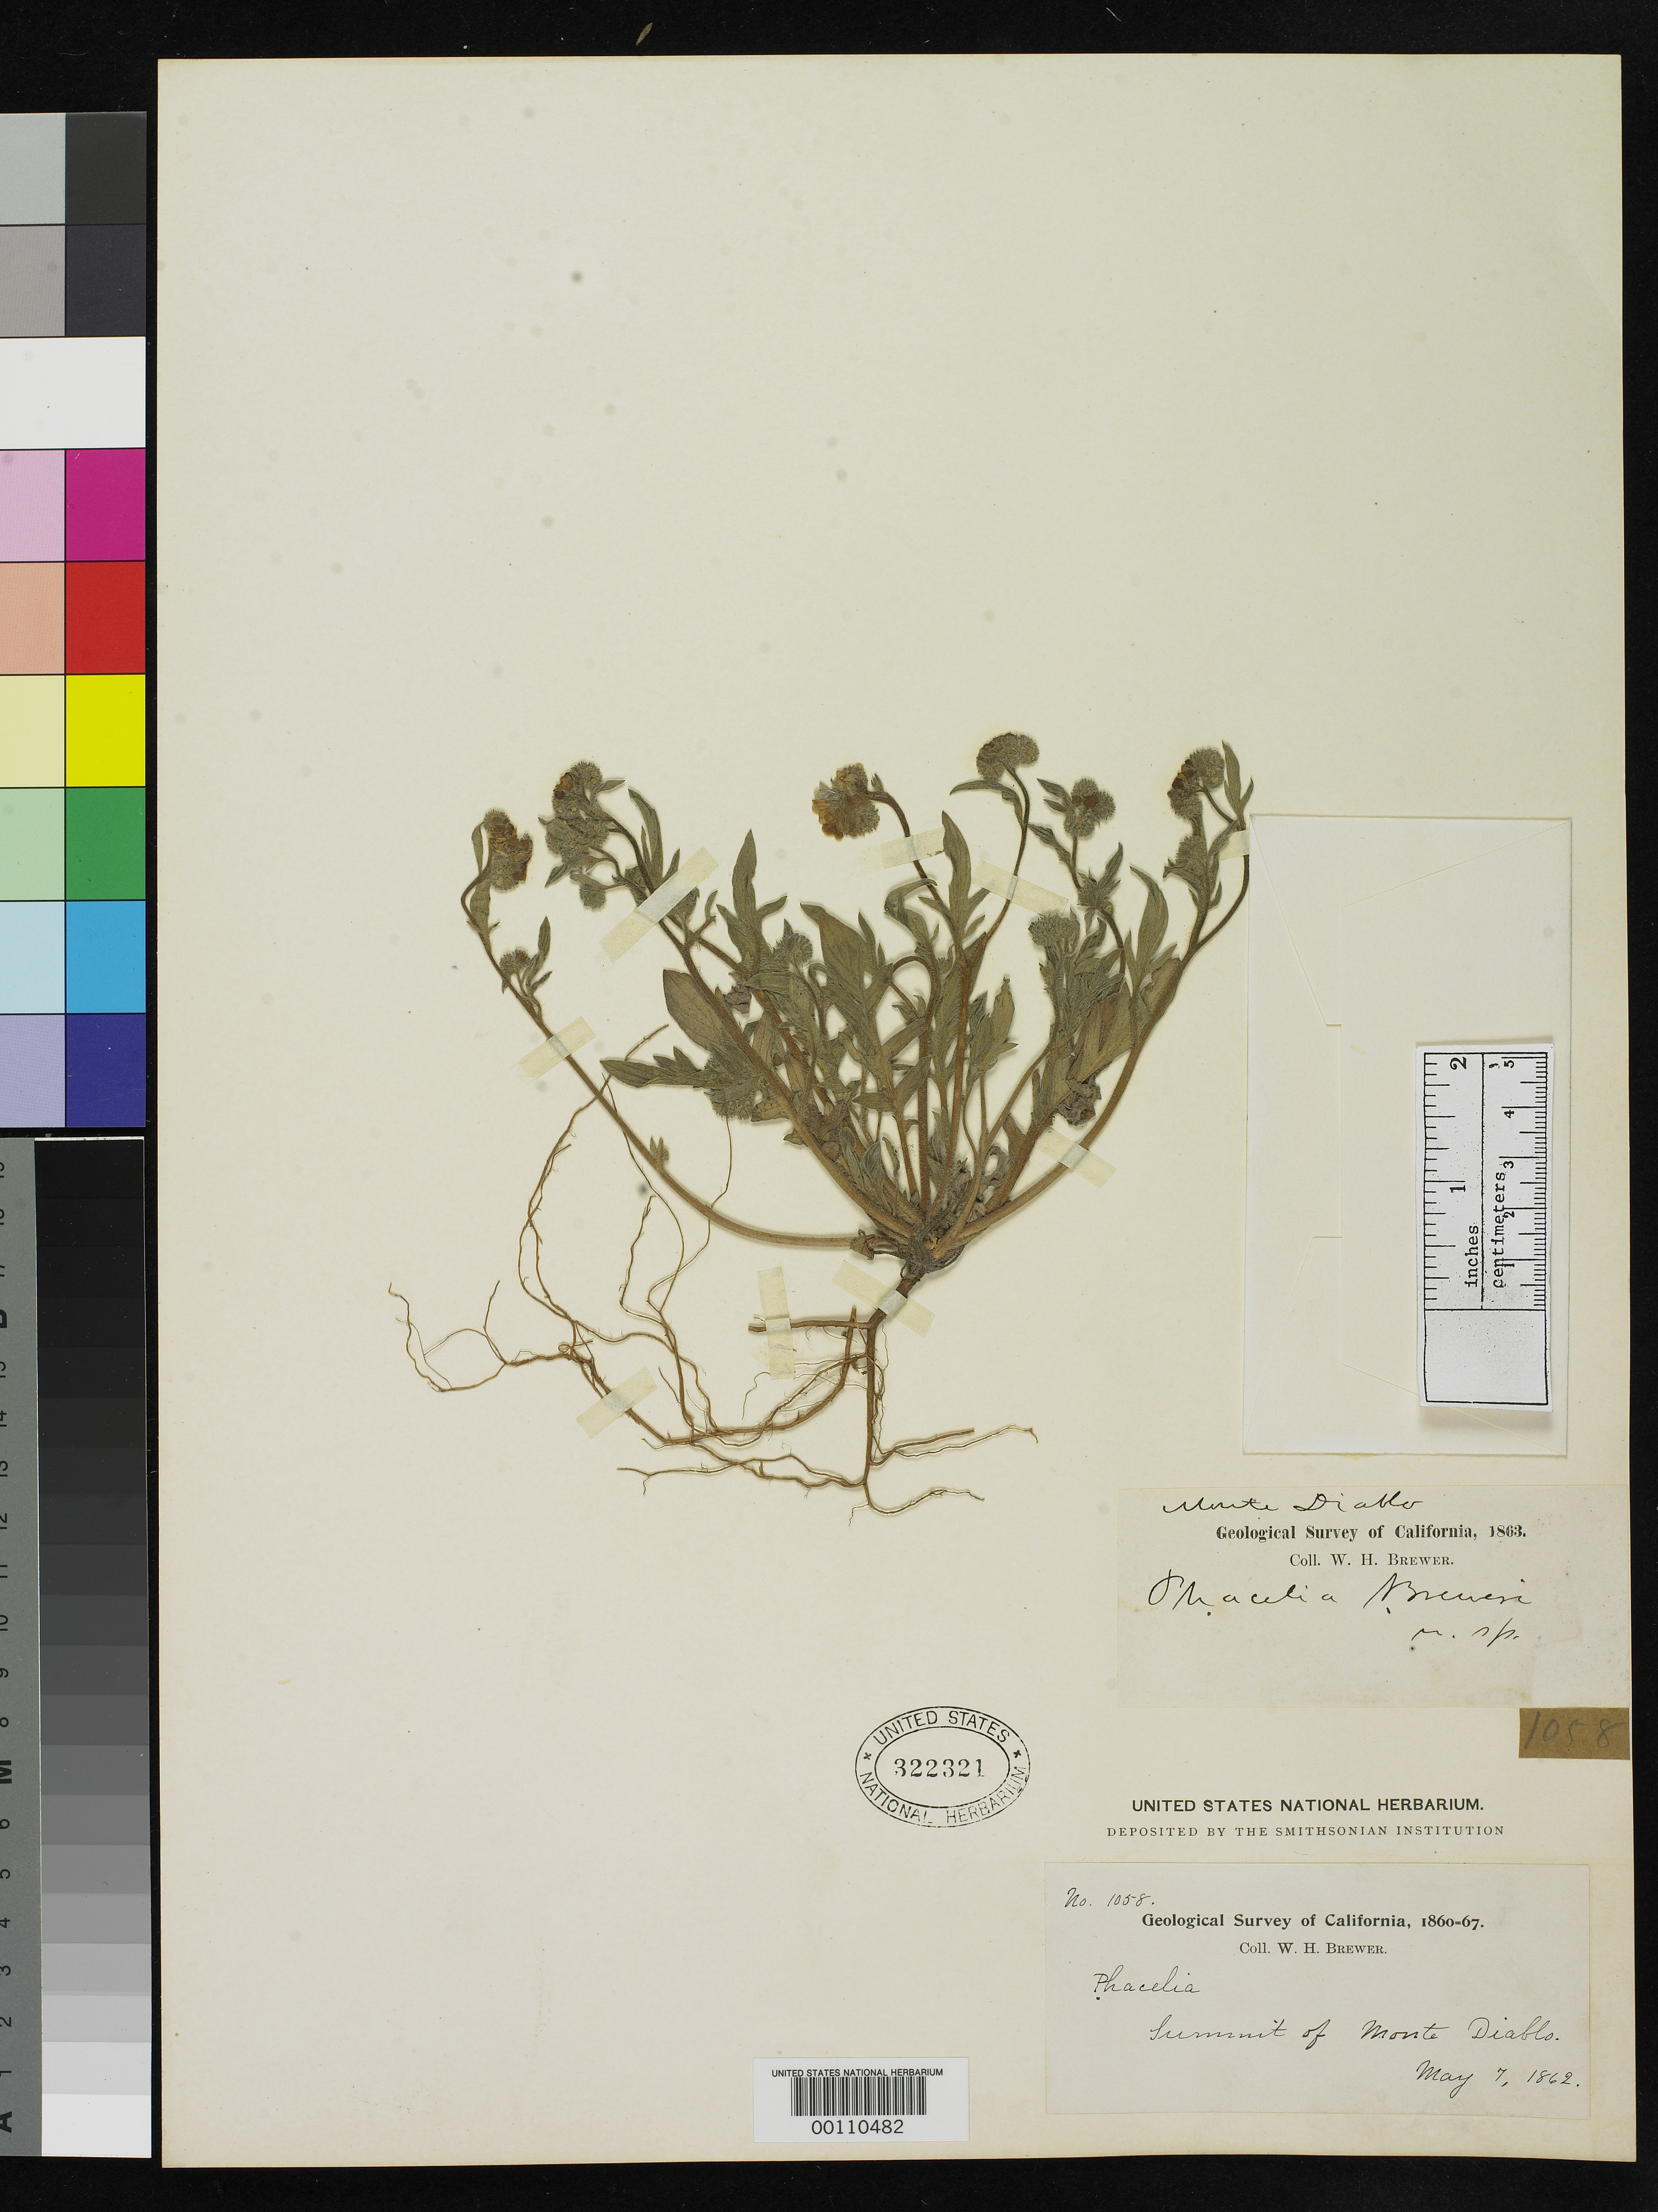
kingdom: Plantae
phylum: Tracheophyta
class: Magnoliopsida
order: Boraginales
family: Hydrophyllaceae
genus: Phacelia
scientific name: Phacelia breweri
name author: A. Gray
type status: Type Collection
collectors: W. H. Brewer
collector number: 1058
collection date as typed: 07 May 1862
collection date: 1862-05-07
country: United States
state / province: California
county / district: Contra Costa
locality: Summit of Monte Diablo.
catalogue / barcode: US 322321